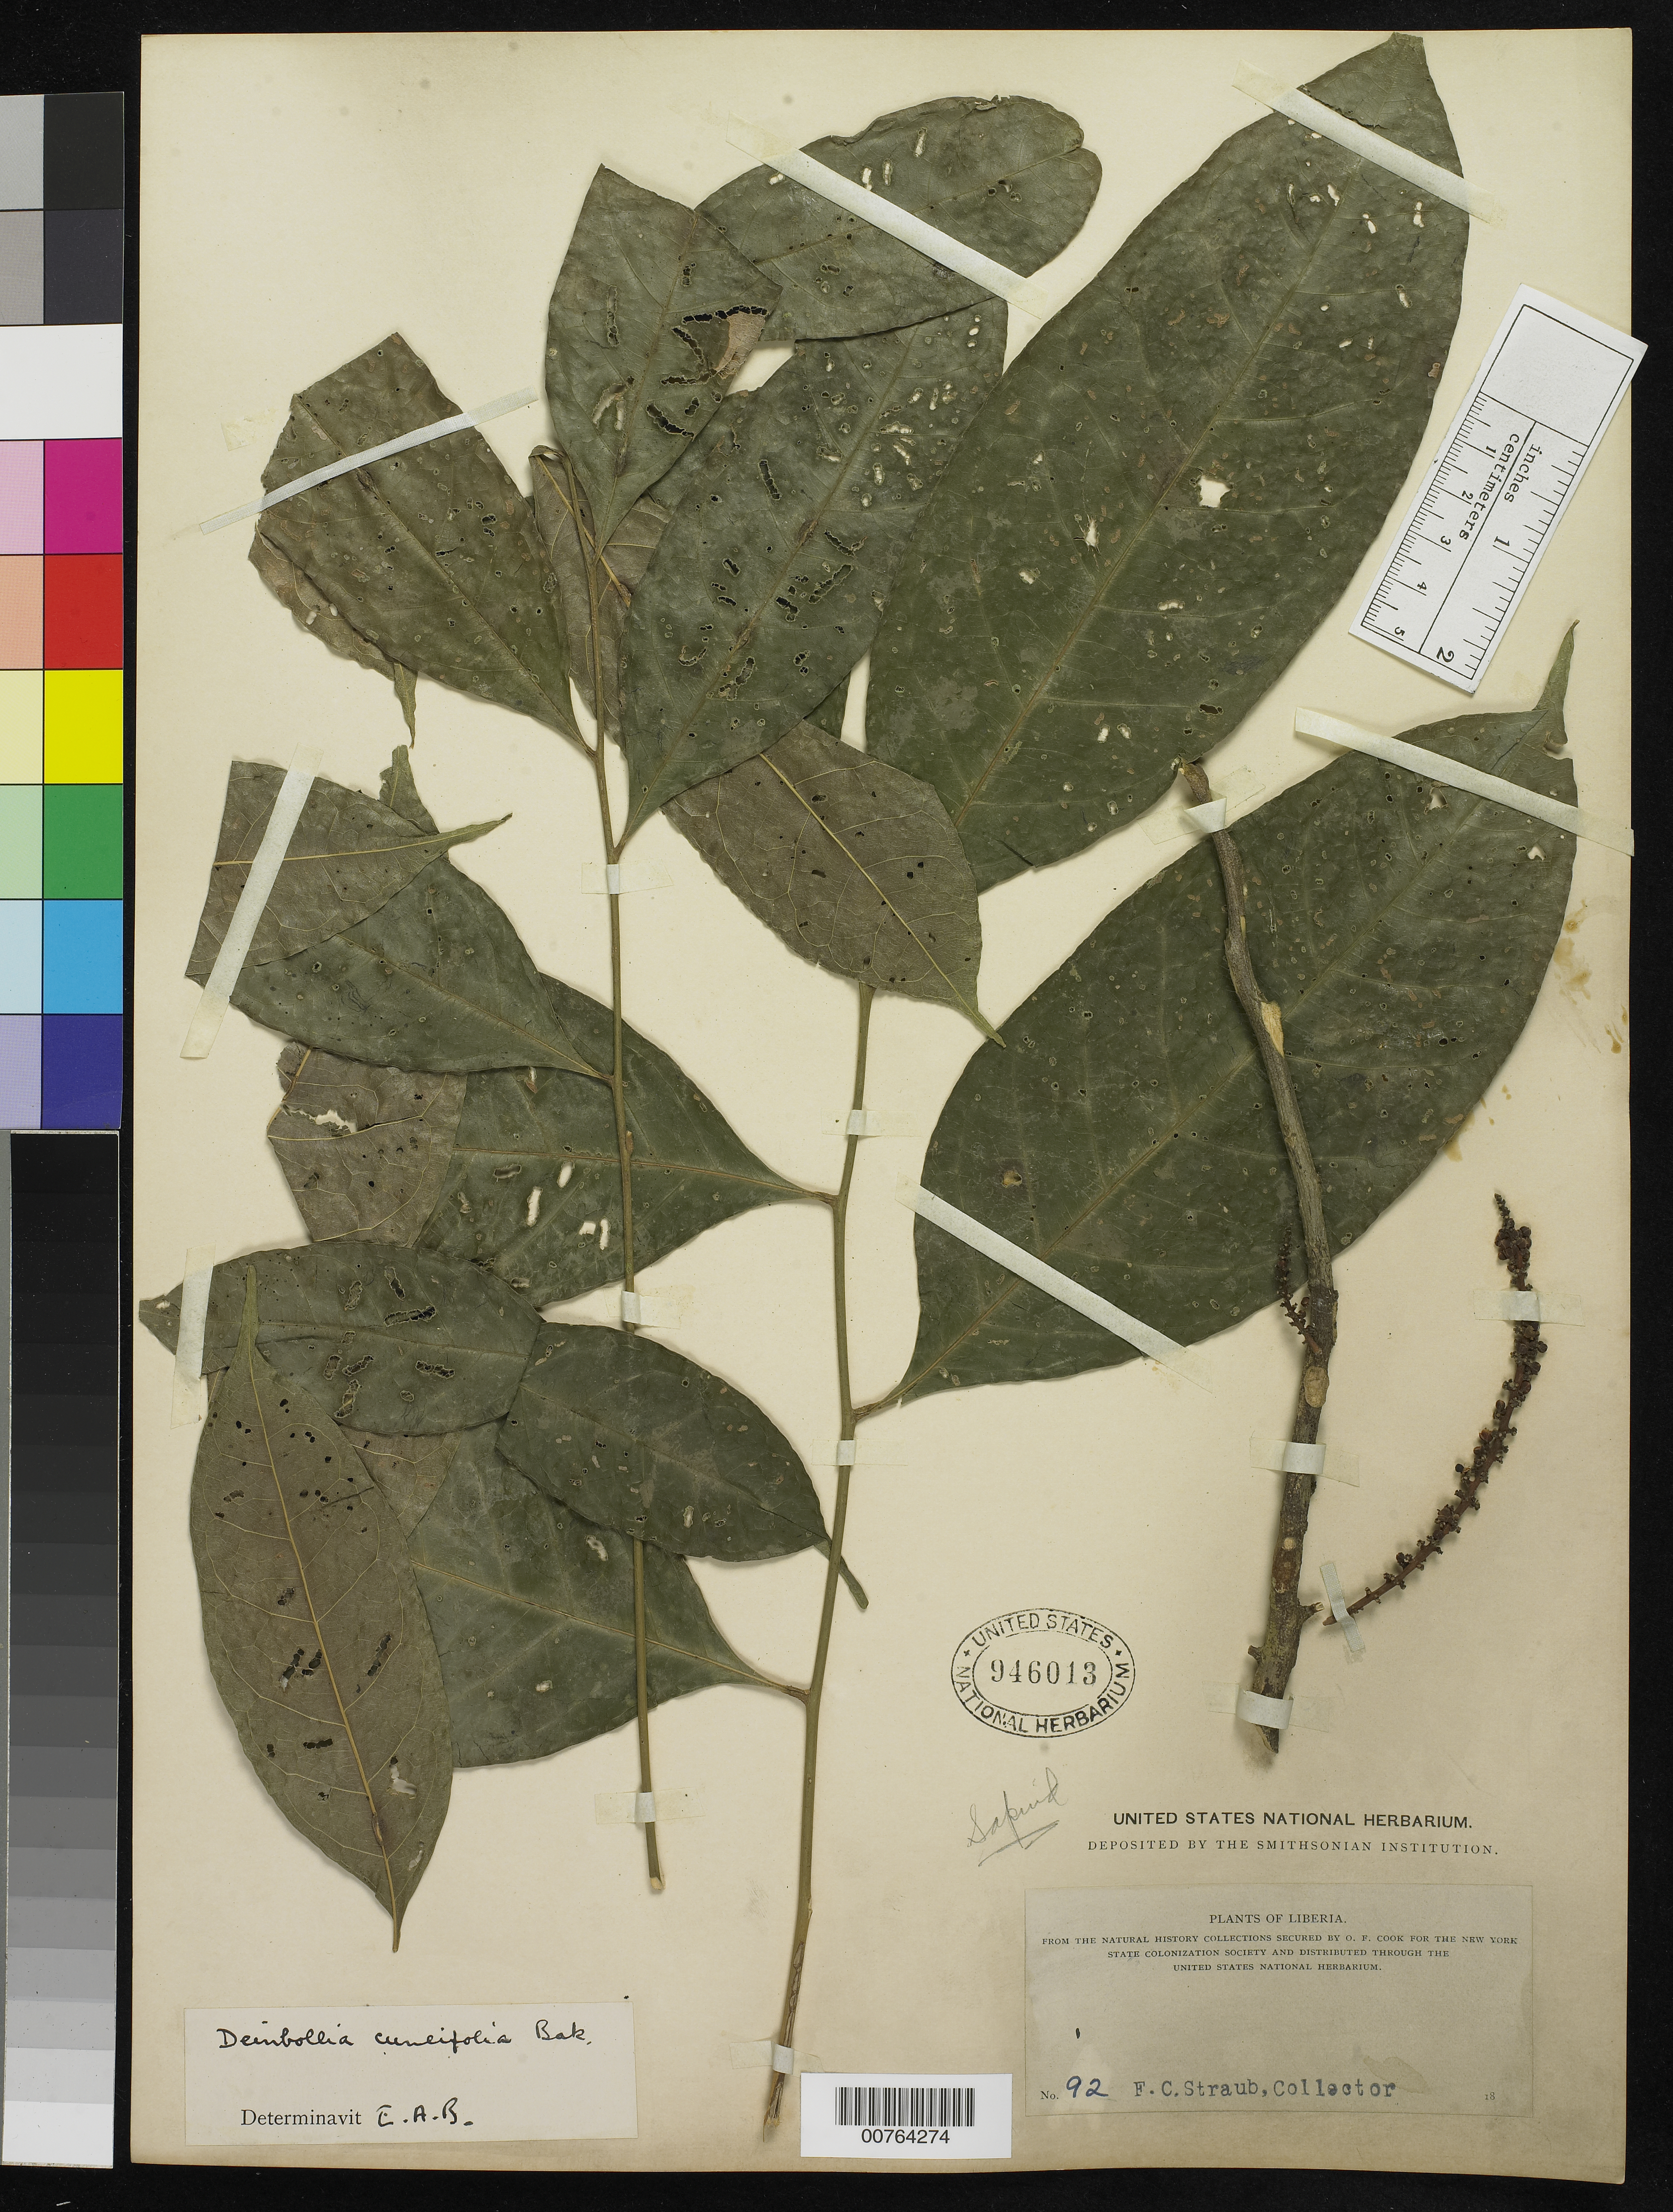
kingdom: Plantae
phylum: Tracheophyta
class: Magnoliopsida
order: Sapindales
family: Sapindaceae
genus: Deinbollia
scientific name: Deinbollia cuneifolia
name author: Baker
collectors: F. Straub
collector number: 92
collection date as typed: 18--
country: Liberia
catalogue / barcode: US 946013